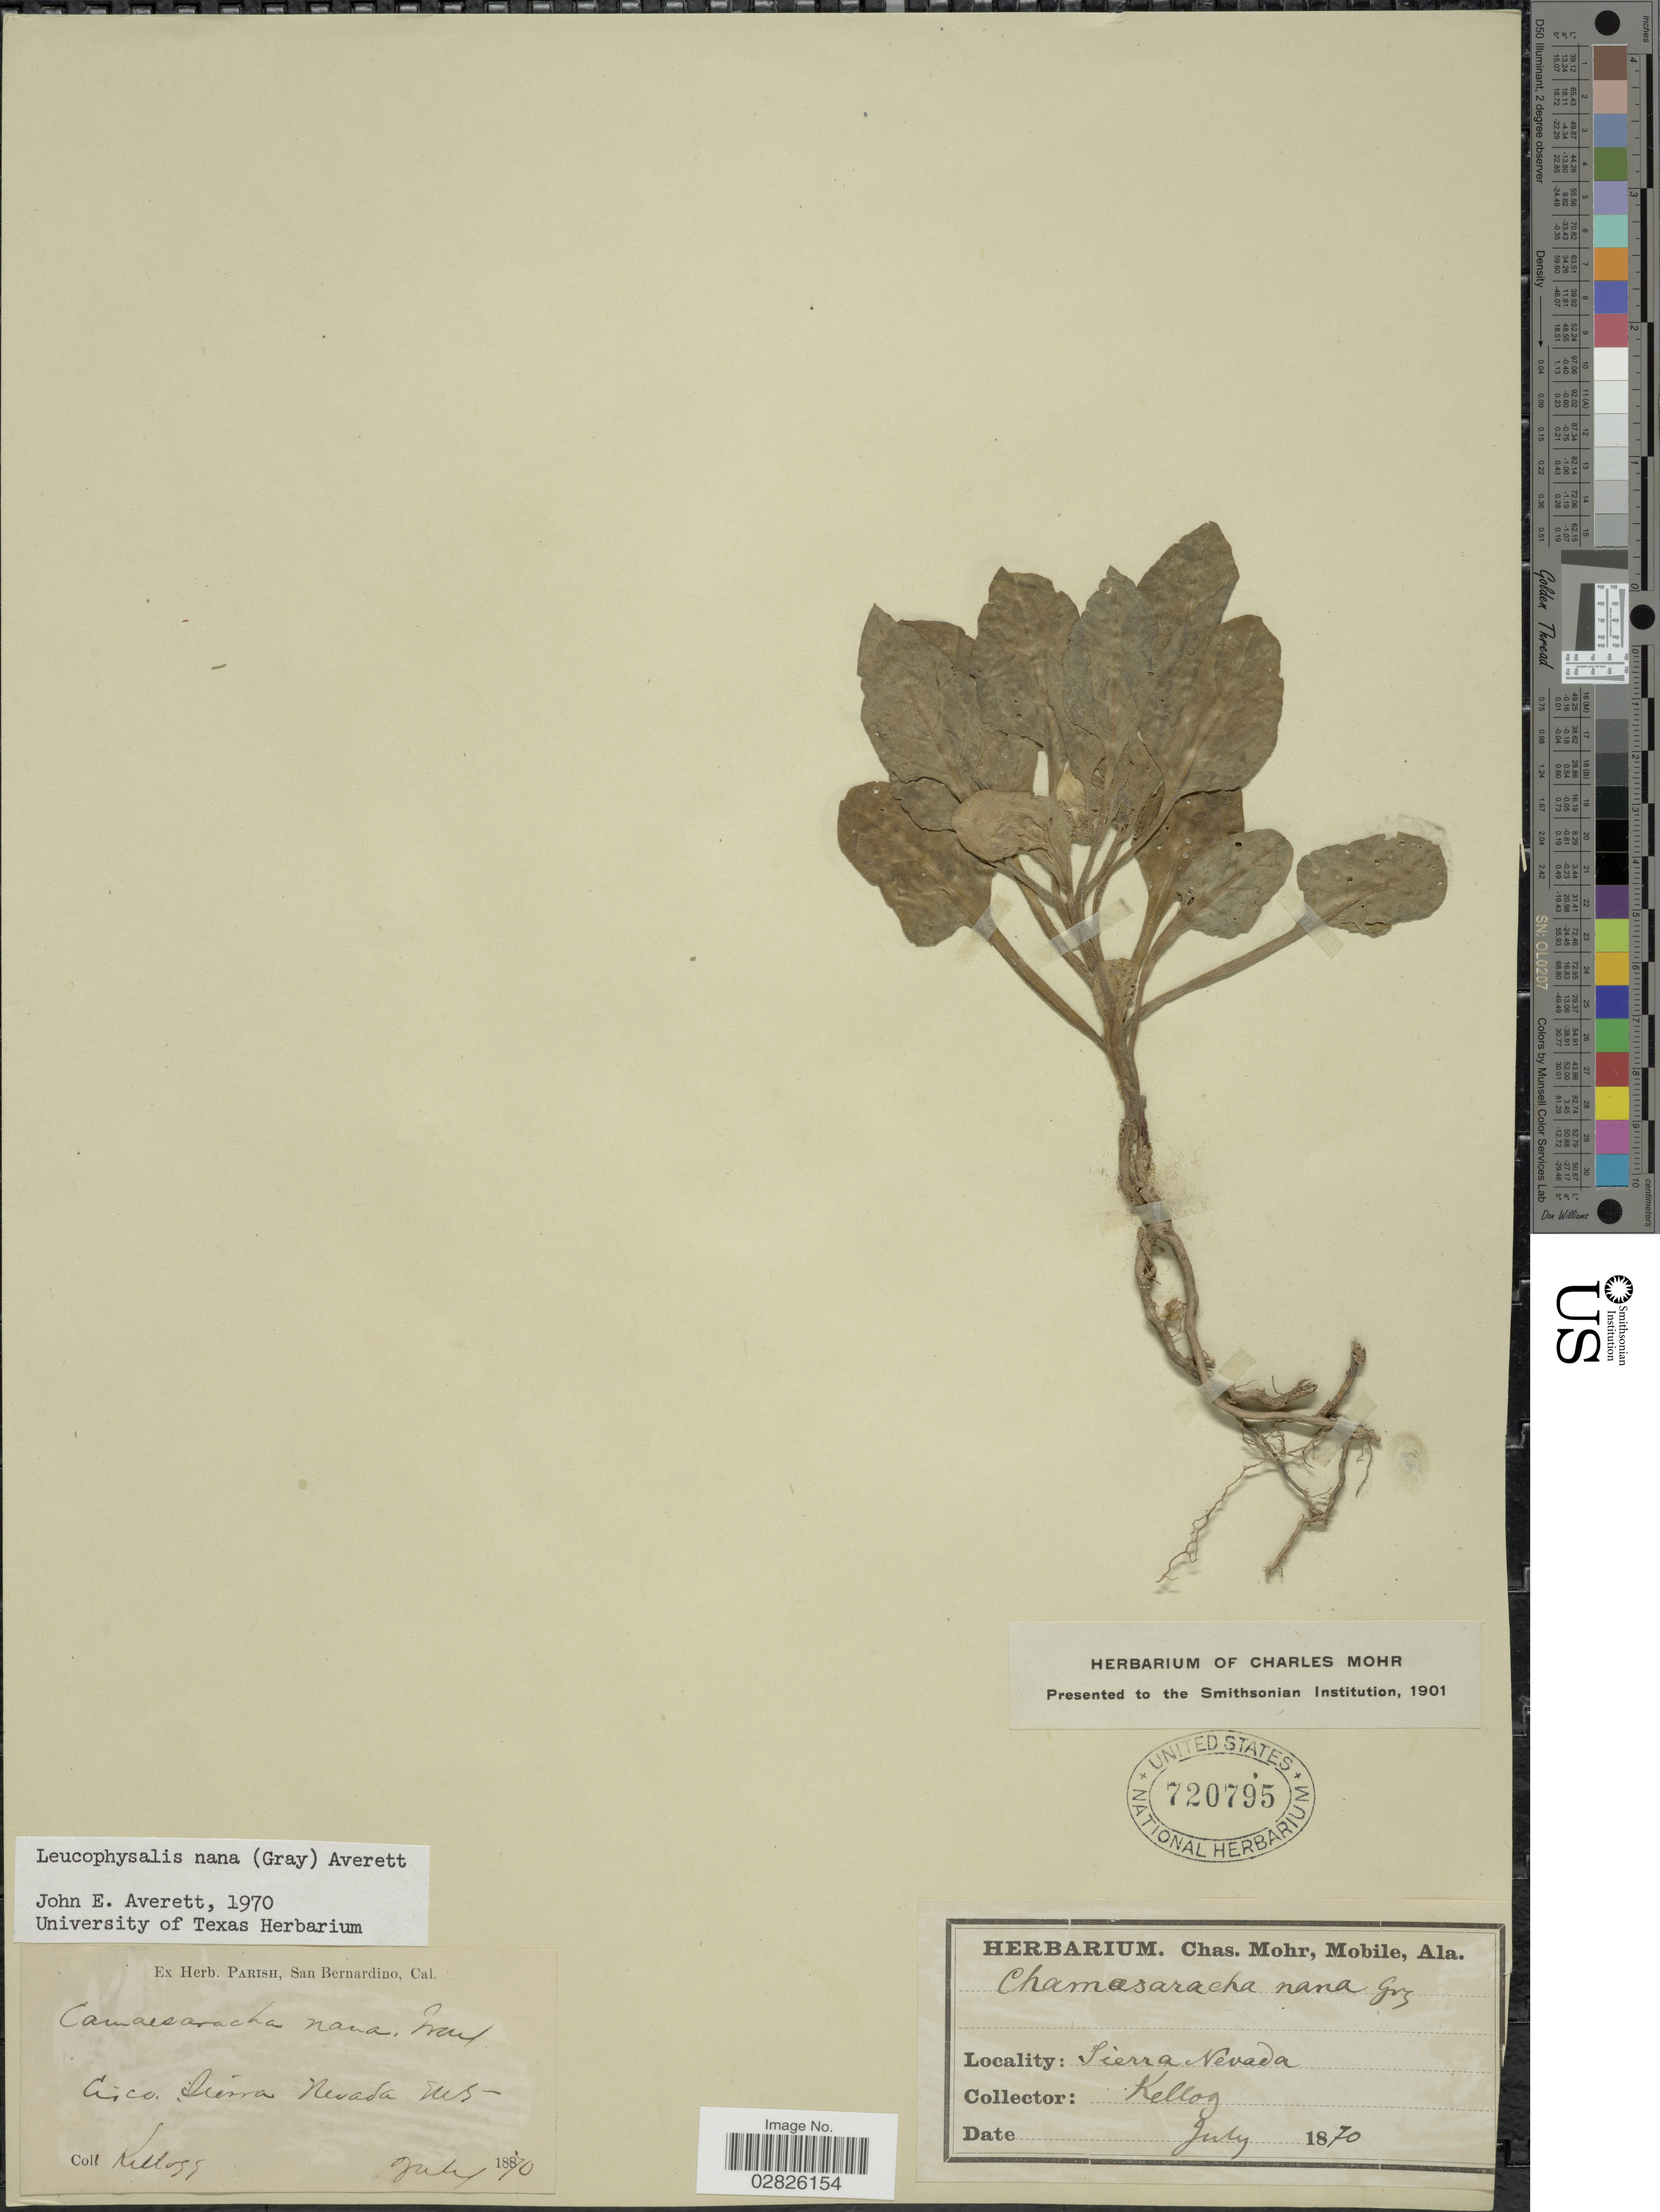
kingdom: Plantae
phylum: Tracheophyta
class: Magnoliopsida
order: Solanales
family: Solanaceae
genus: Leucophysalis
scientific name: Leucophysalis nana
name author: (A. Gray) Averett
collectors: -- Kellogg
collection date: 1870-07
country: United States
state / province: California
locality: Cisco, Sierra Nevada Mts.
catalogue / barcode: US 720795